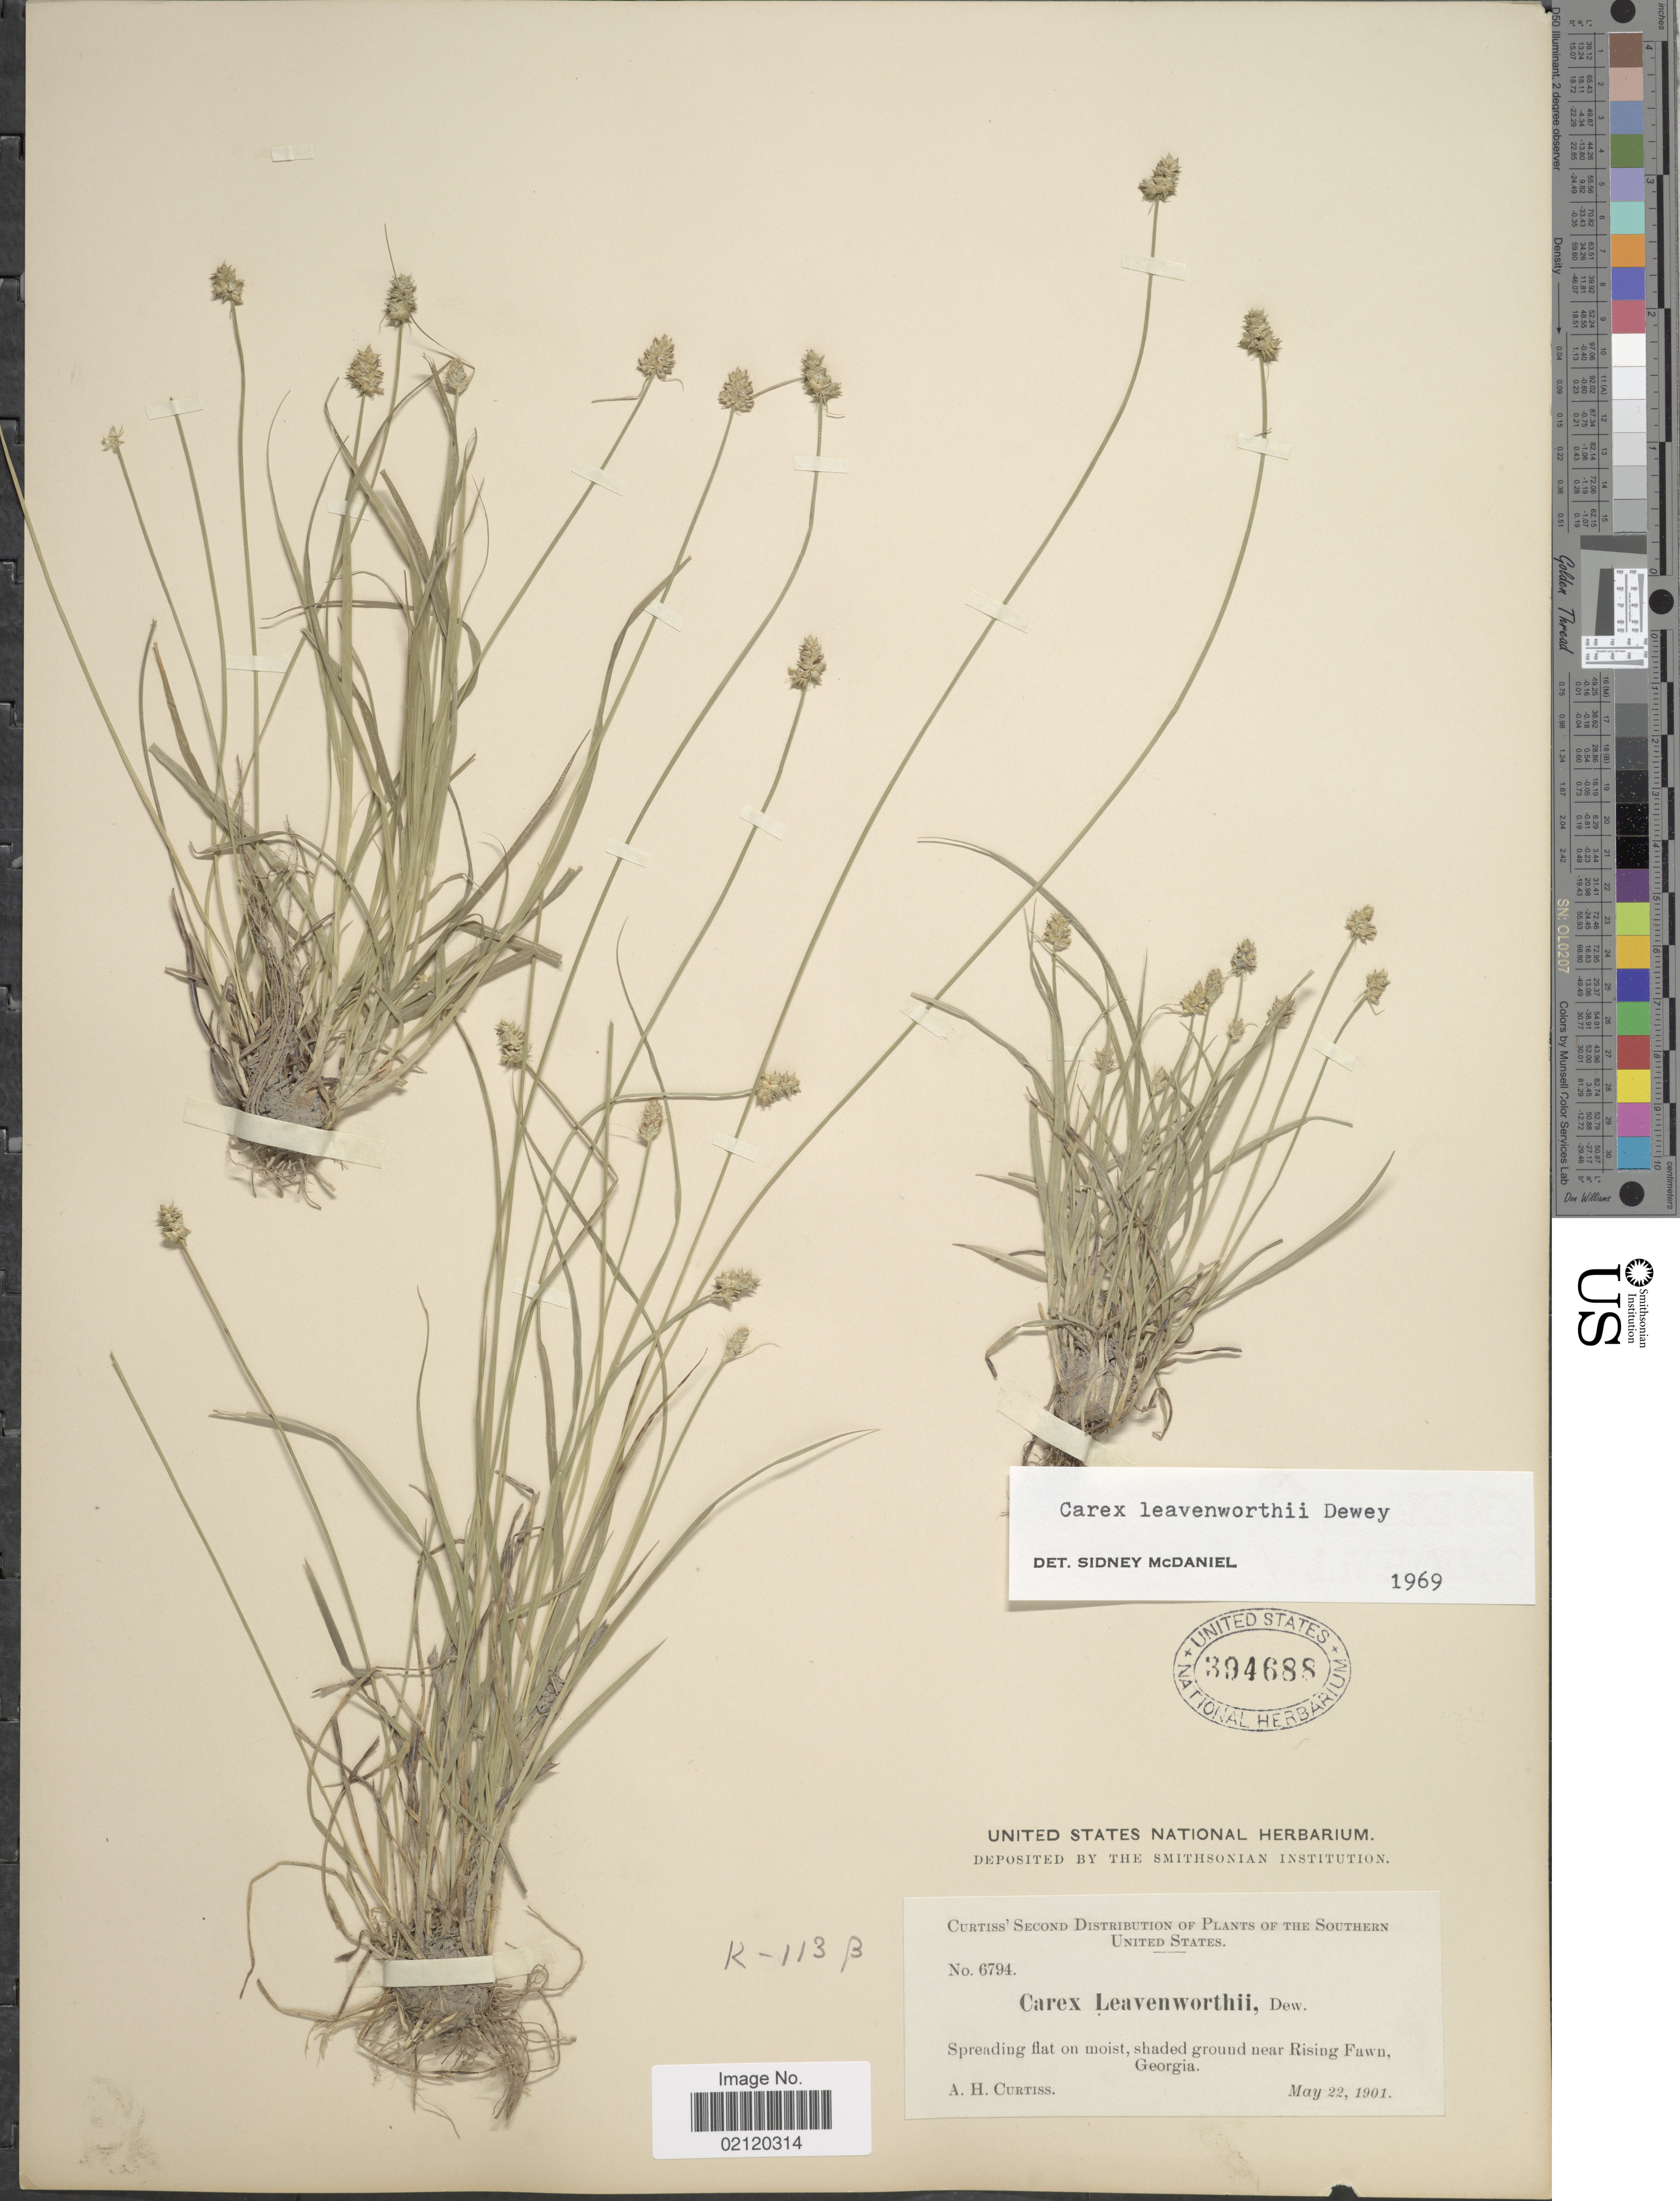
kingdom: Plantae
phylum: Tracheophyta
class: Liliopsida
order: Poales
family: Cyperaceae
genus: Carex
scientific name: Carex leavenworthii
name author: Dewey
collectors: A. H. Curtiss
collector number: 6794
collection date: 1901-05-22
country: United States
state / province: Georgia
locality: Spreading flat on moist, shaded ground near Rising Fawn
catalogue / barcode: US 394688